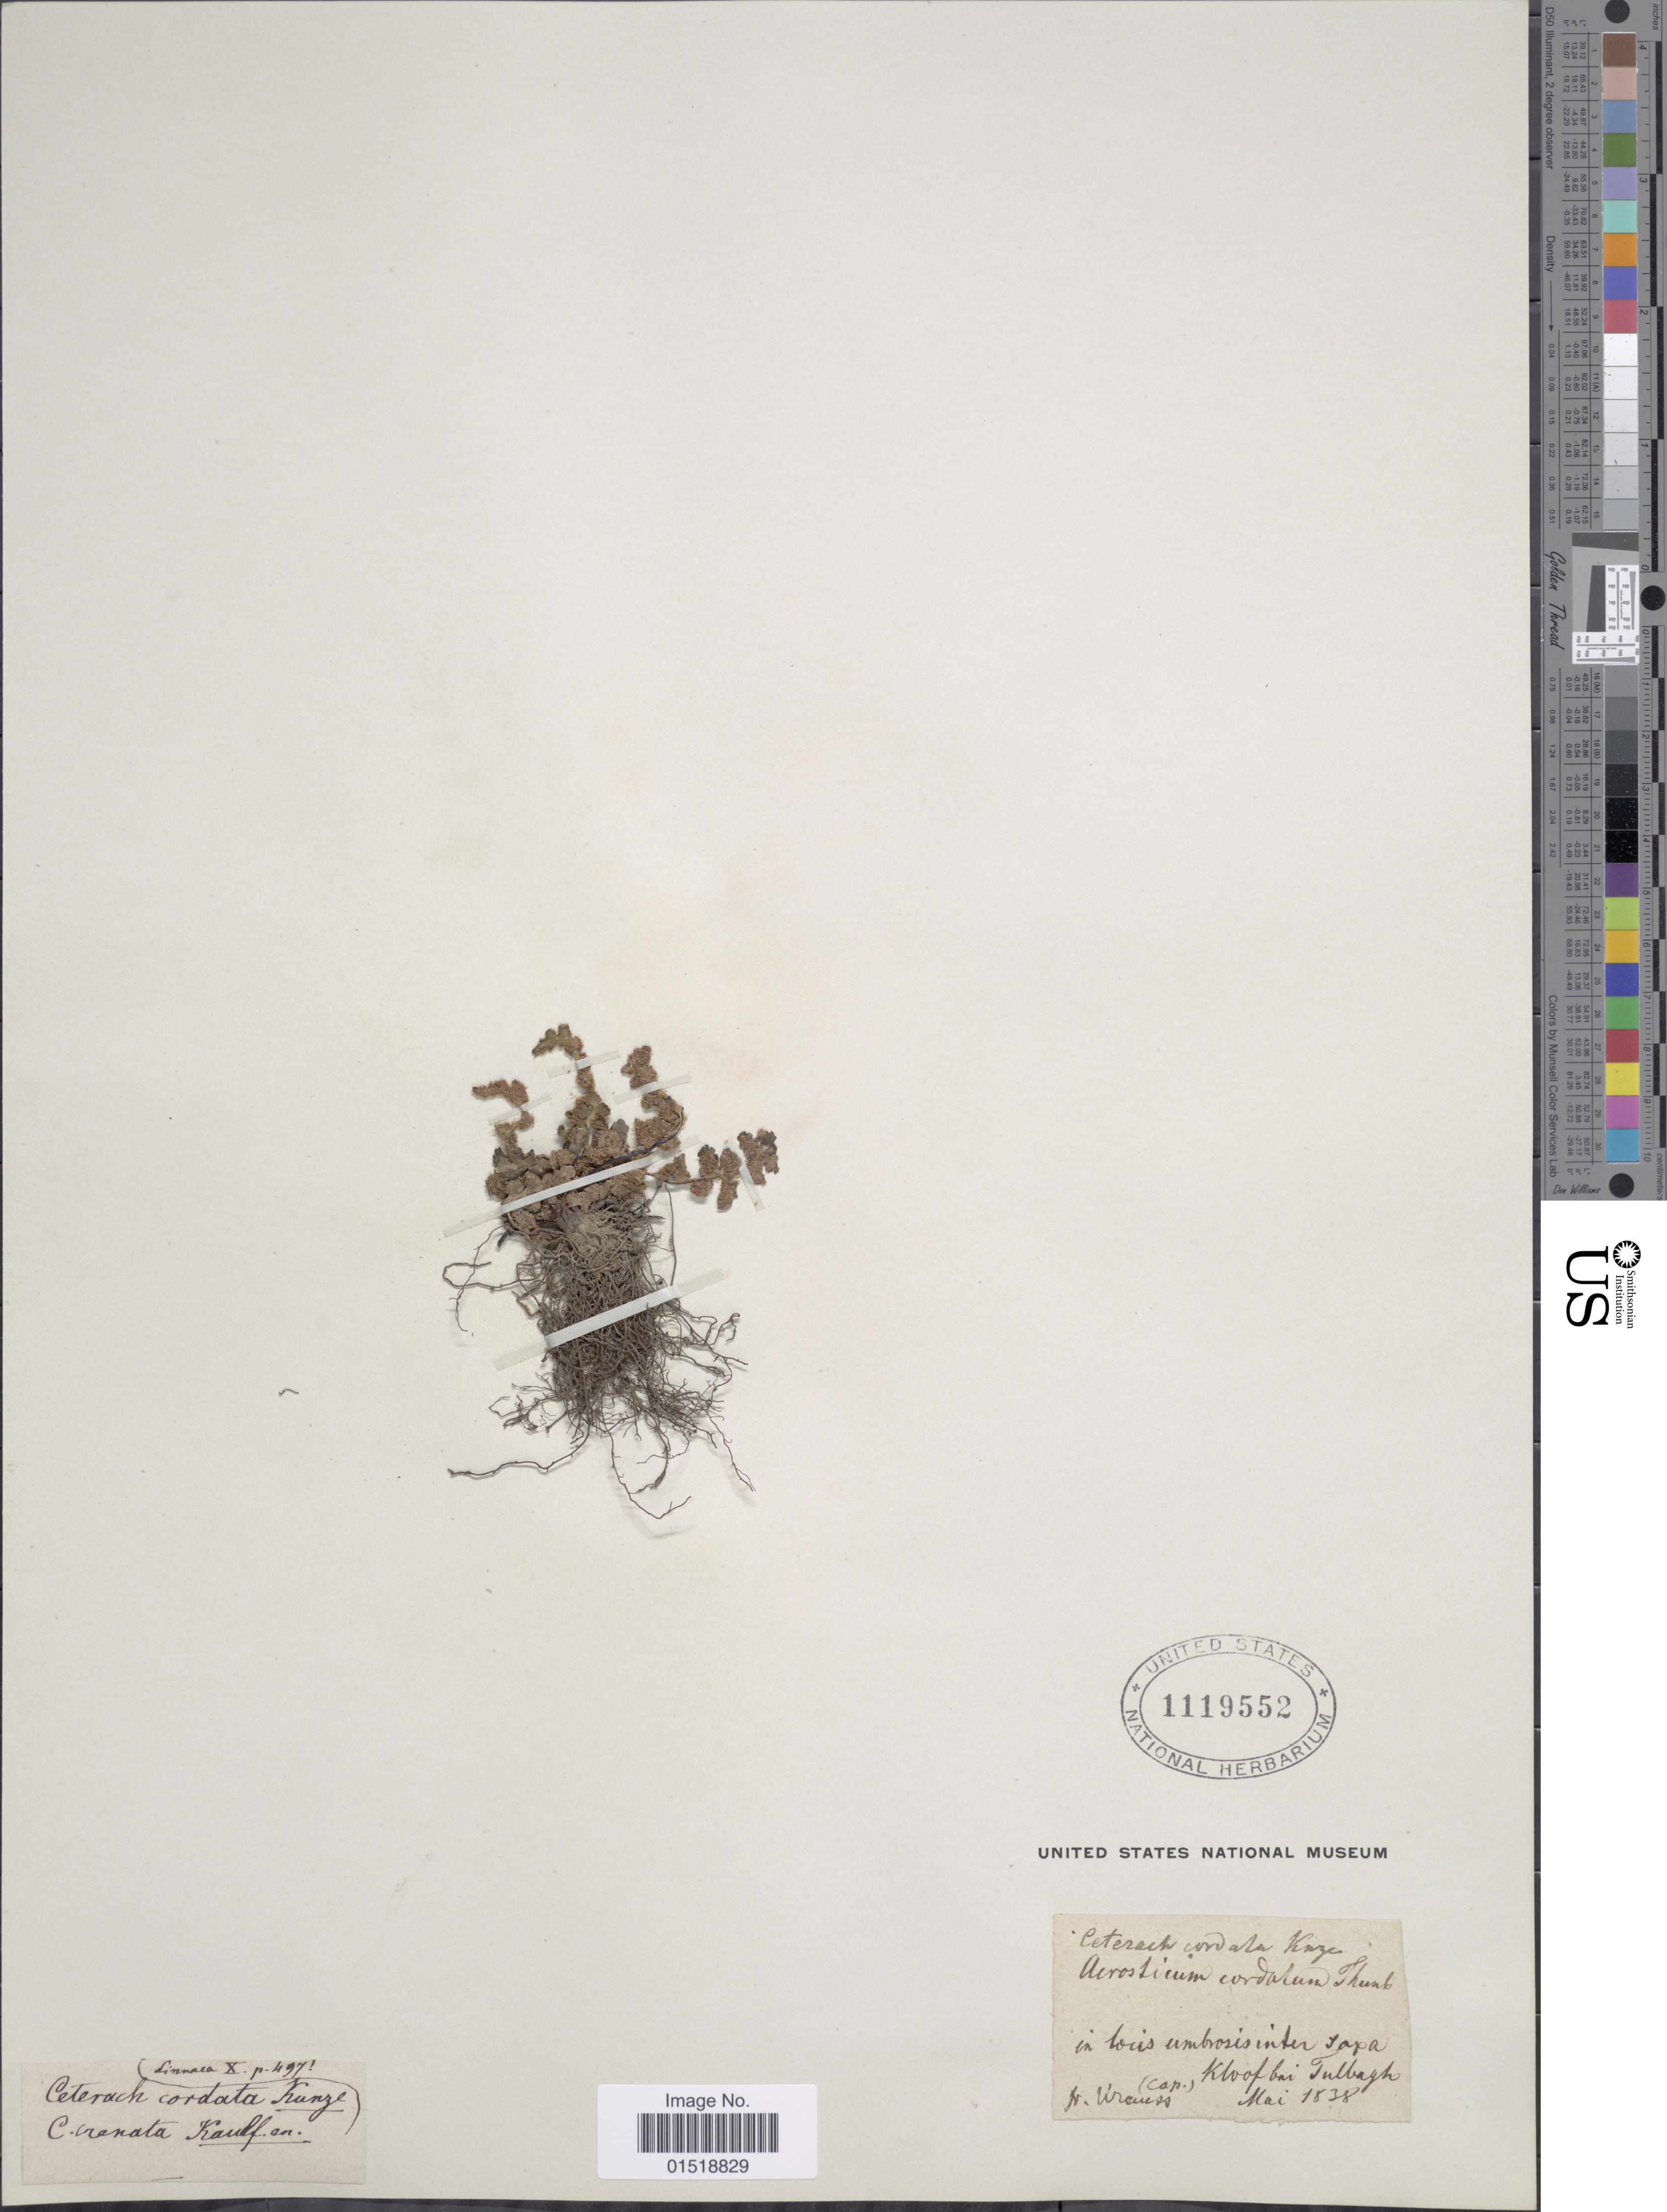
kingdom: Plantae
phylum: Tracheophyta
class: Polypodiopsida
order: Polypodiales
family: Aspleniaceae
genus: Asplenium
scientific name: Asplenium cordatum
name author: (Thunb.) Sw.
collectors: Krauss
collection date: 1838-05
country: South Africa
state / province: Western Cape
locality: Kloof bei Tulbagh.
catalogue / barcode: US 1119552